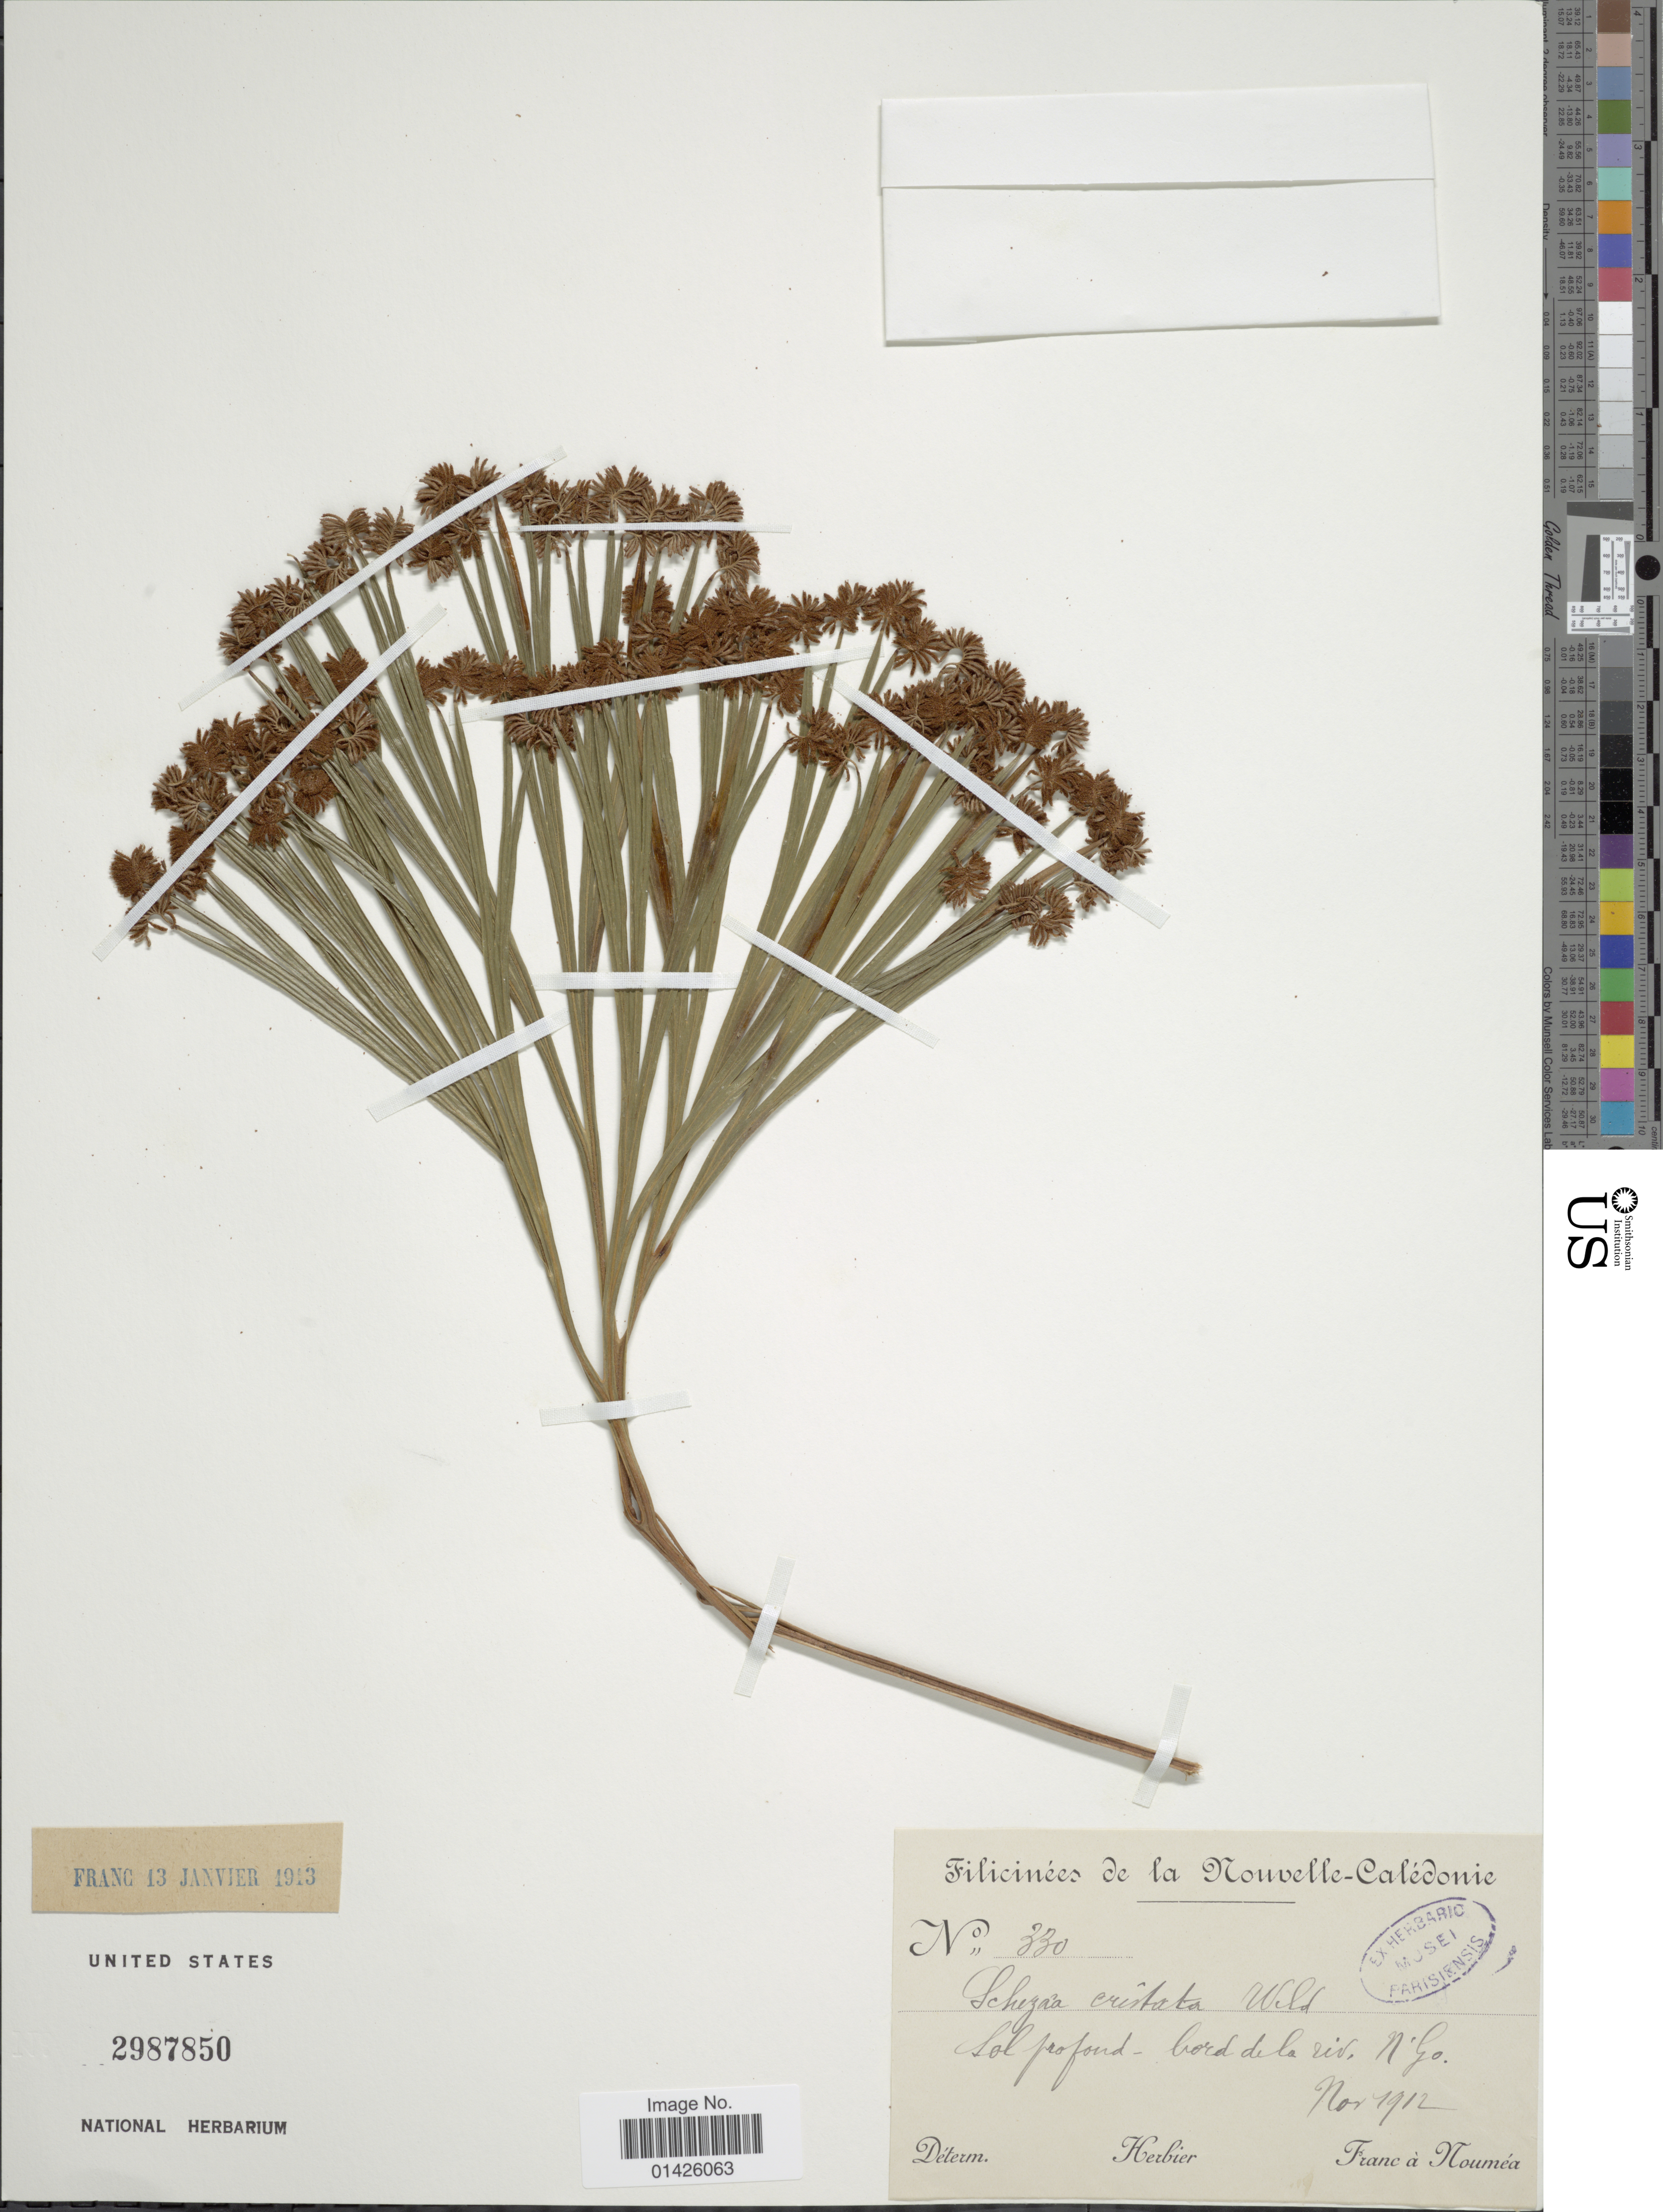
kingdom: Plantae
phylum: Tracheophyta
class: Polypodiopsida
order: Schizaeales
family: Schizaeaceae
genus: Schizaea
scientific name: Schizaea dichotoma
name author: (L.) J. Sm.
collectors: Franc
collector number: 330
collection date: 1912-11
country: New Caledonia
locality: Sol profond -bord de la riv. N'Go.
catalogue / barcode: US 2987850